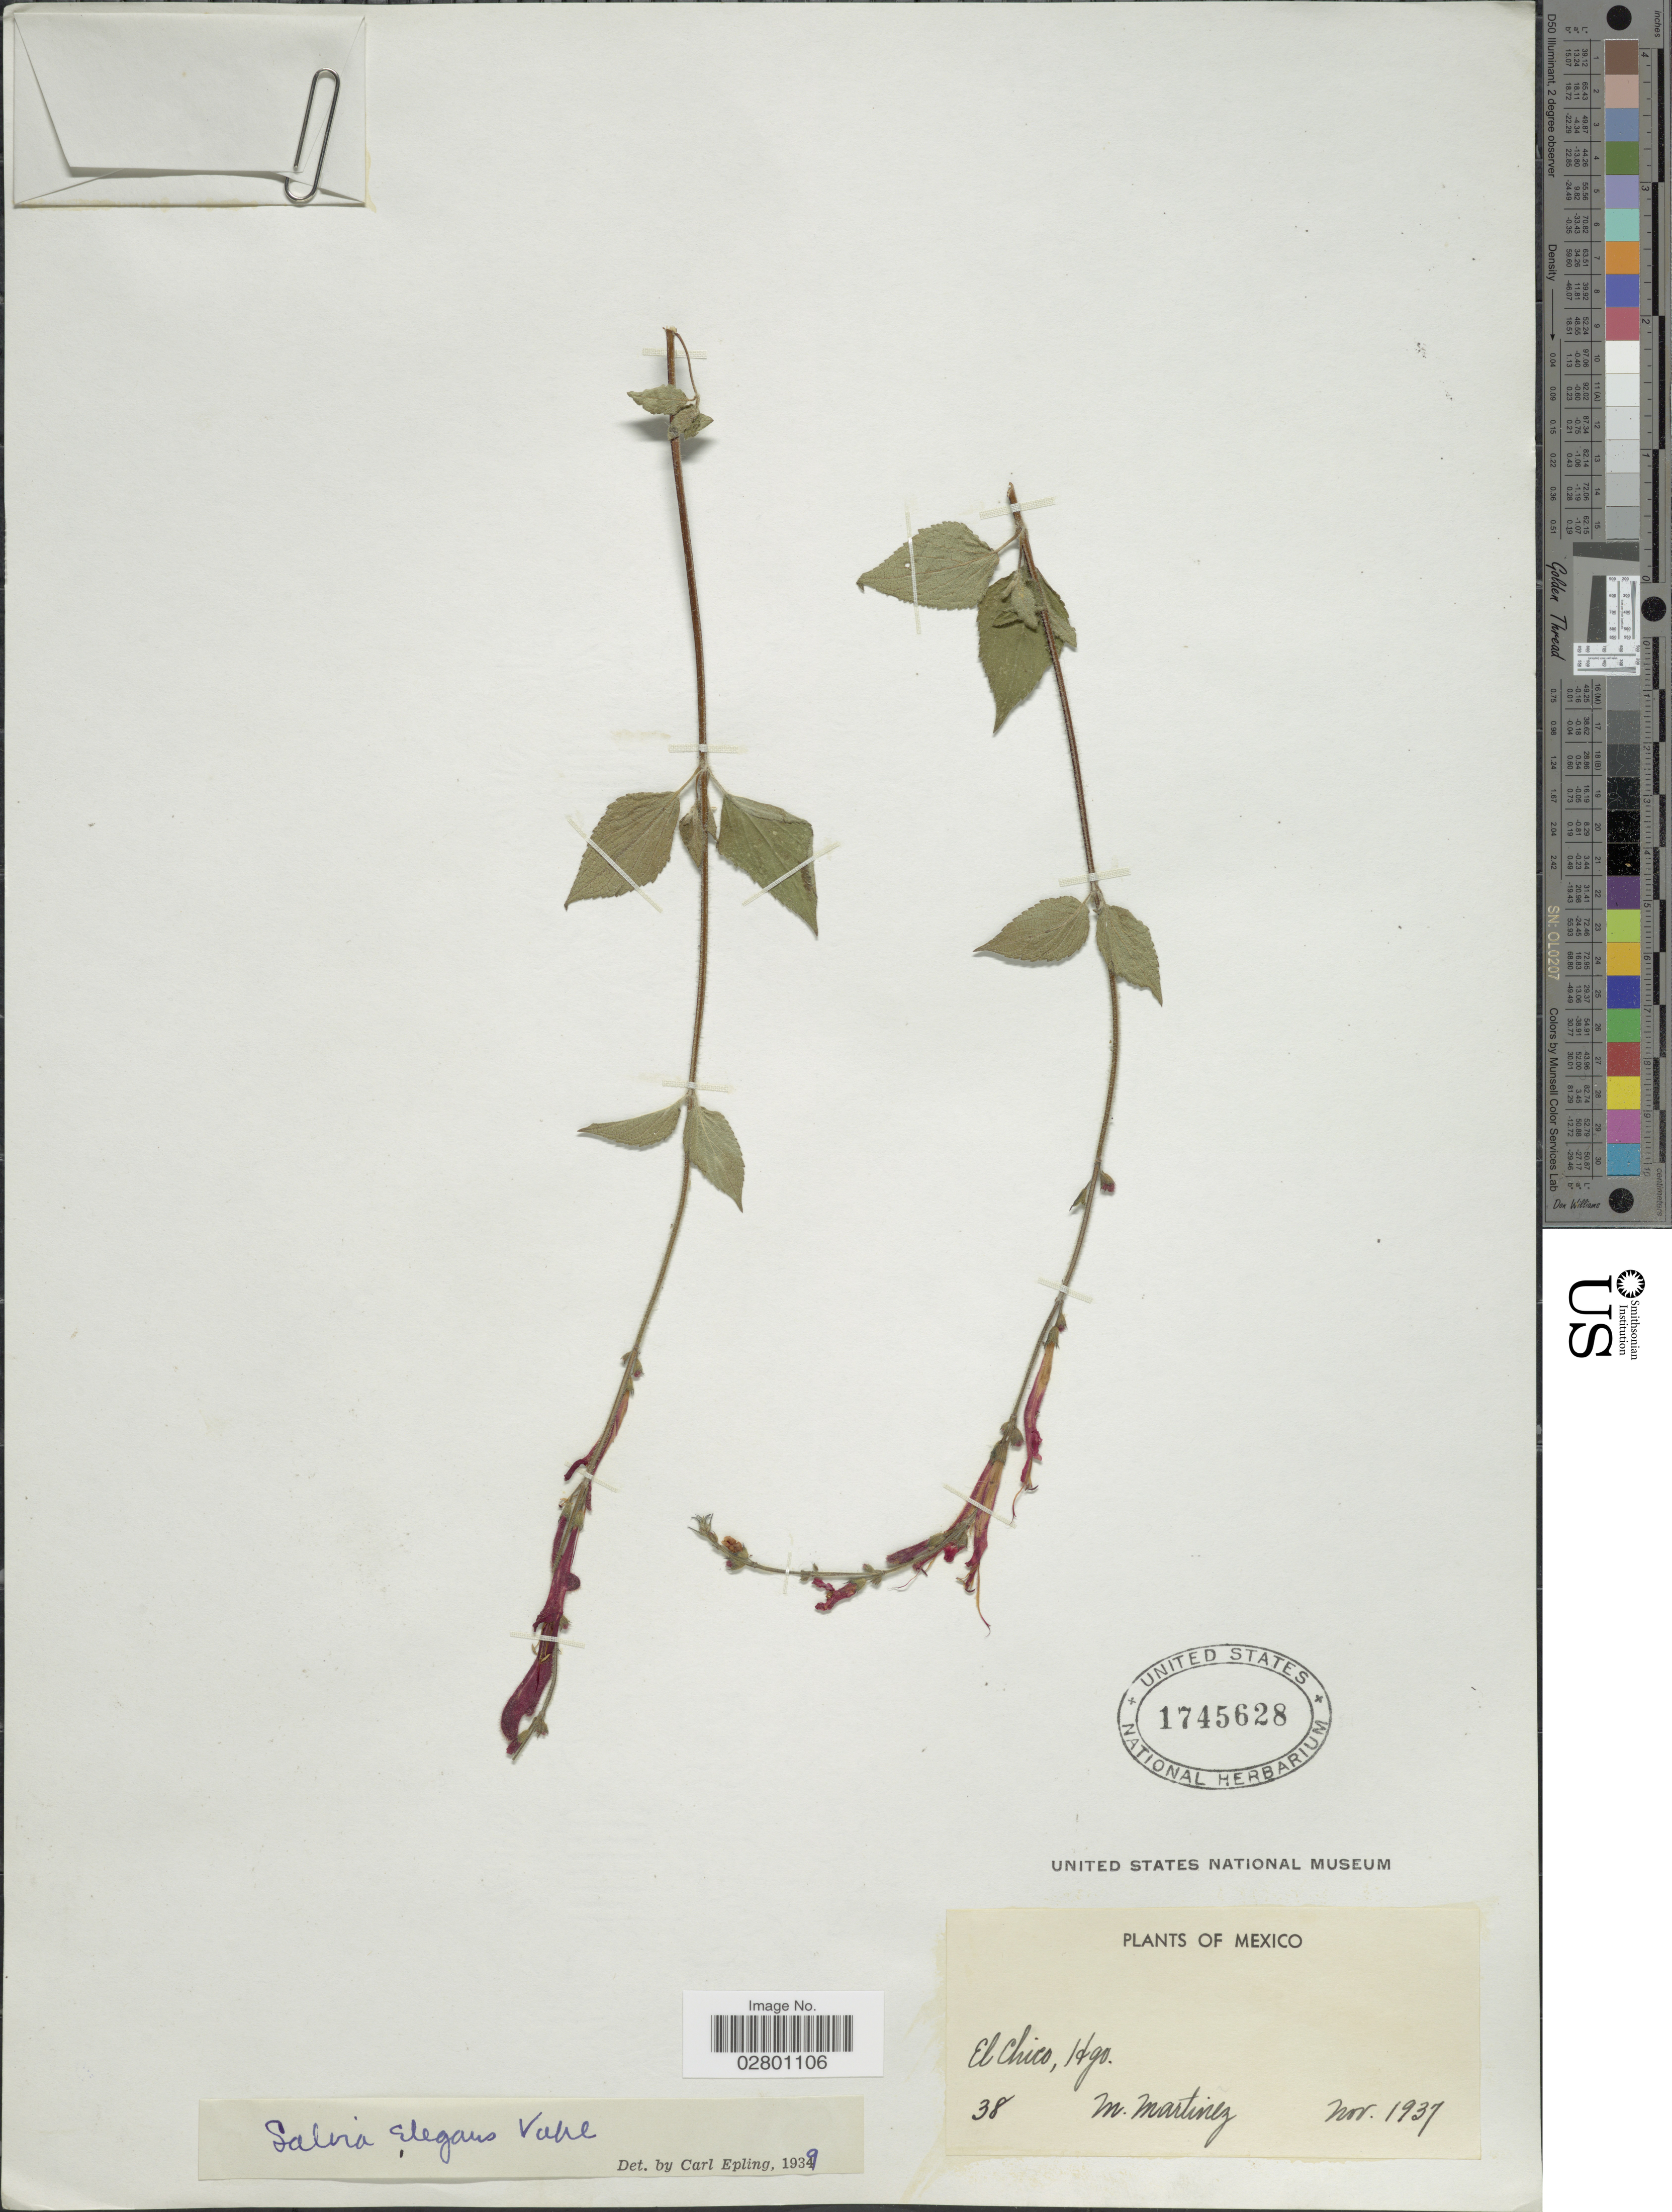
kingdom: Plantae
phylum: Tracheophyta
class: Magnoliopsida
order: Lamiales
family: Lamiaceae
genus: Salvia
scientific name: Salvia elegans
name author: Vahl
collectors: M. Martinez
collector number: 38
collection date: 1937-11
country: Mexico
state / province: Hidalgo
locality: El Chico, Hgo.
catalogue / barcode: US 1745628